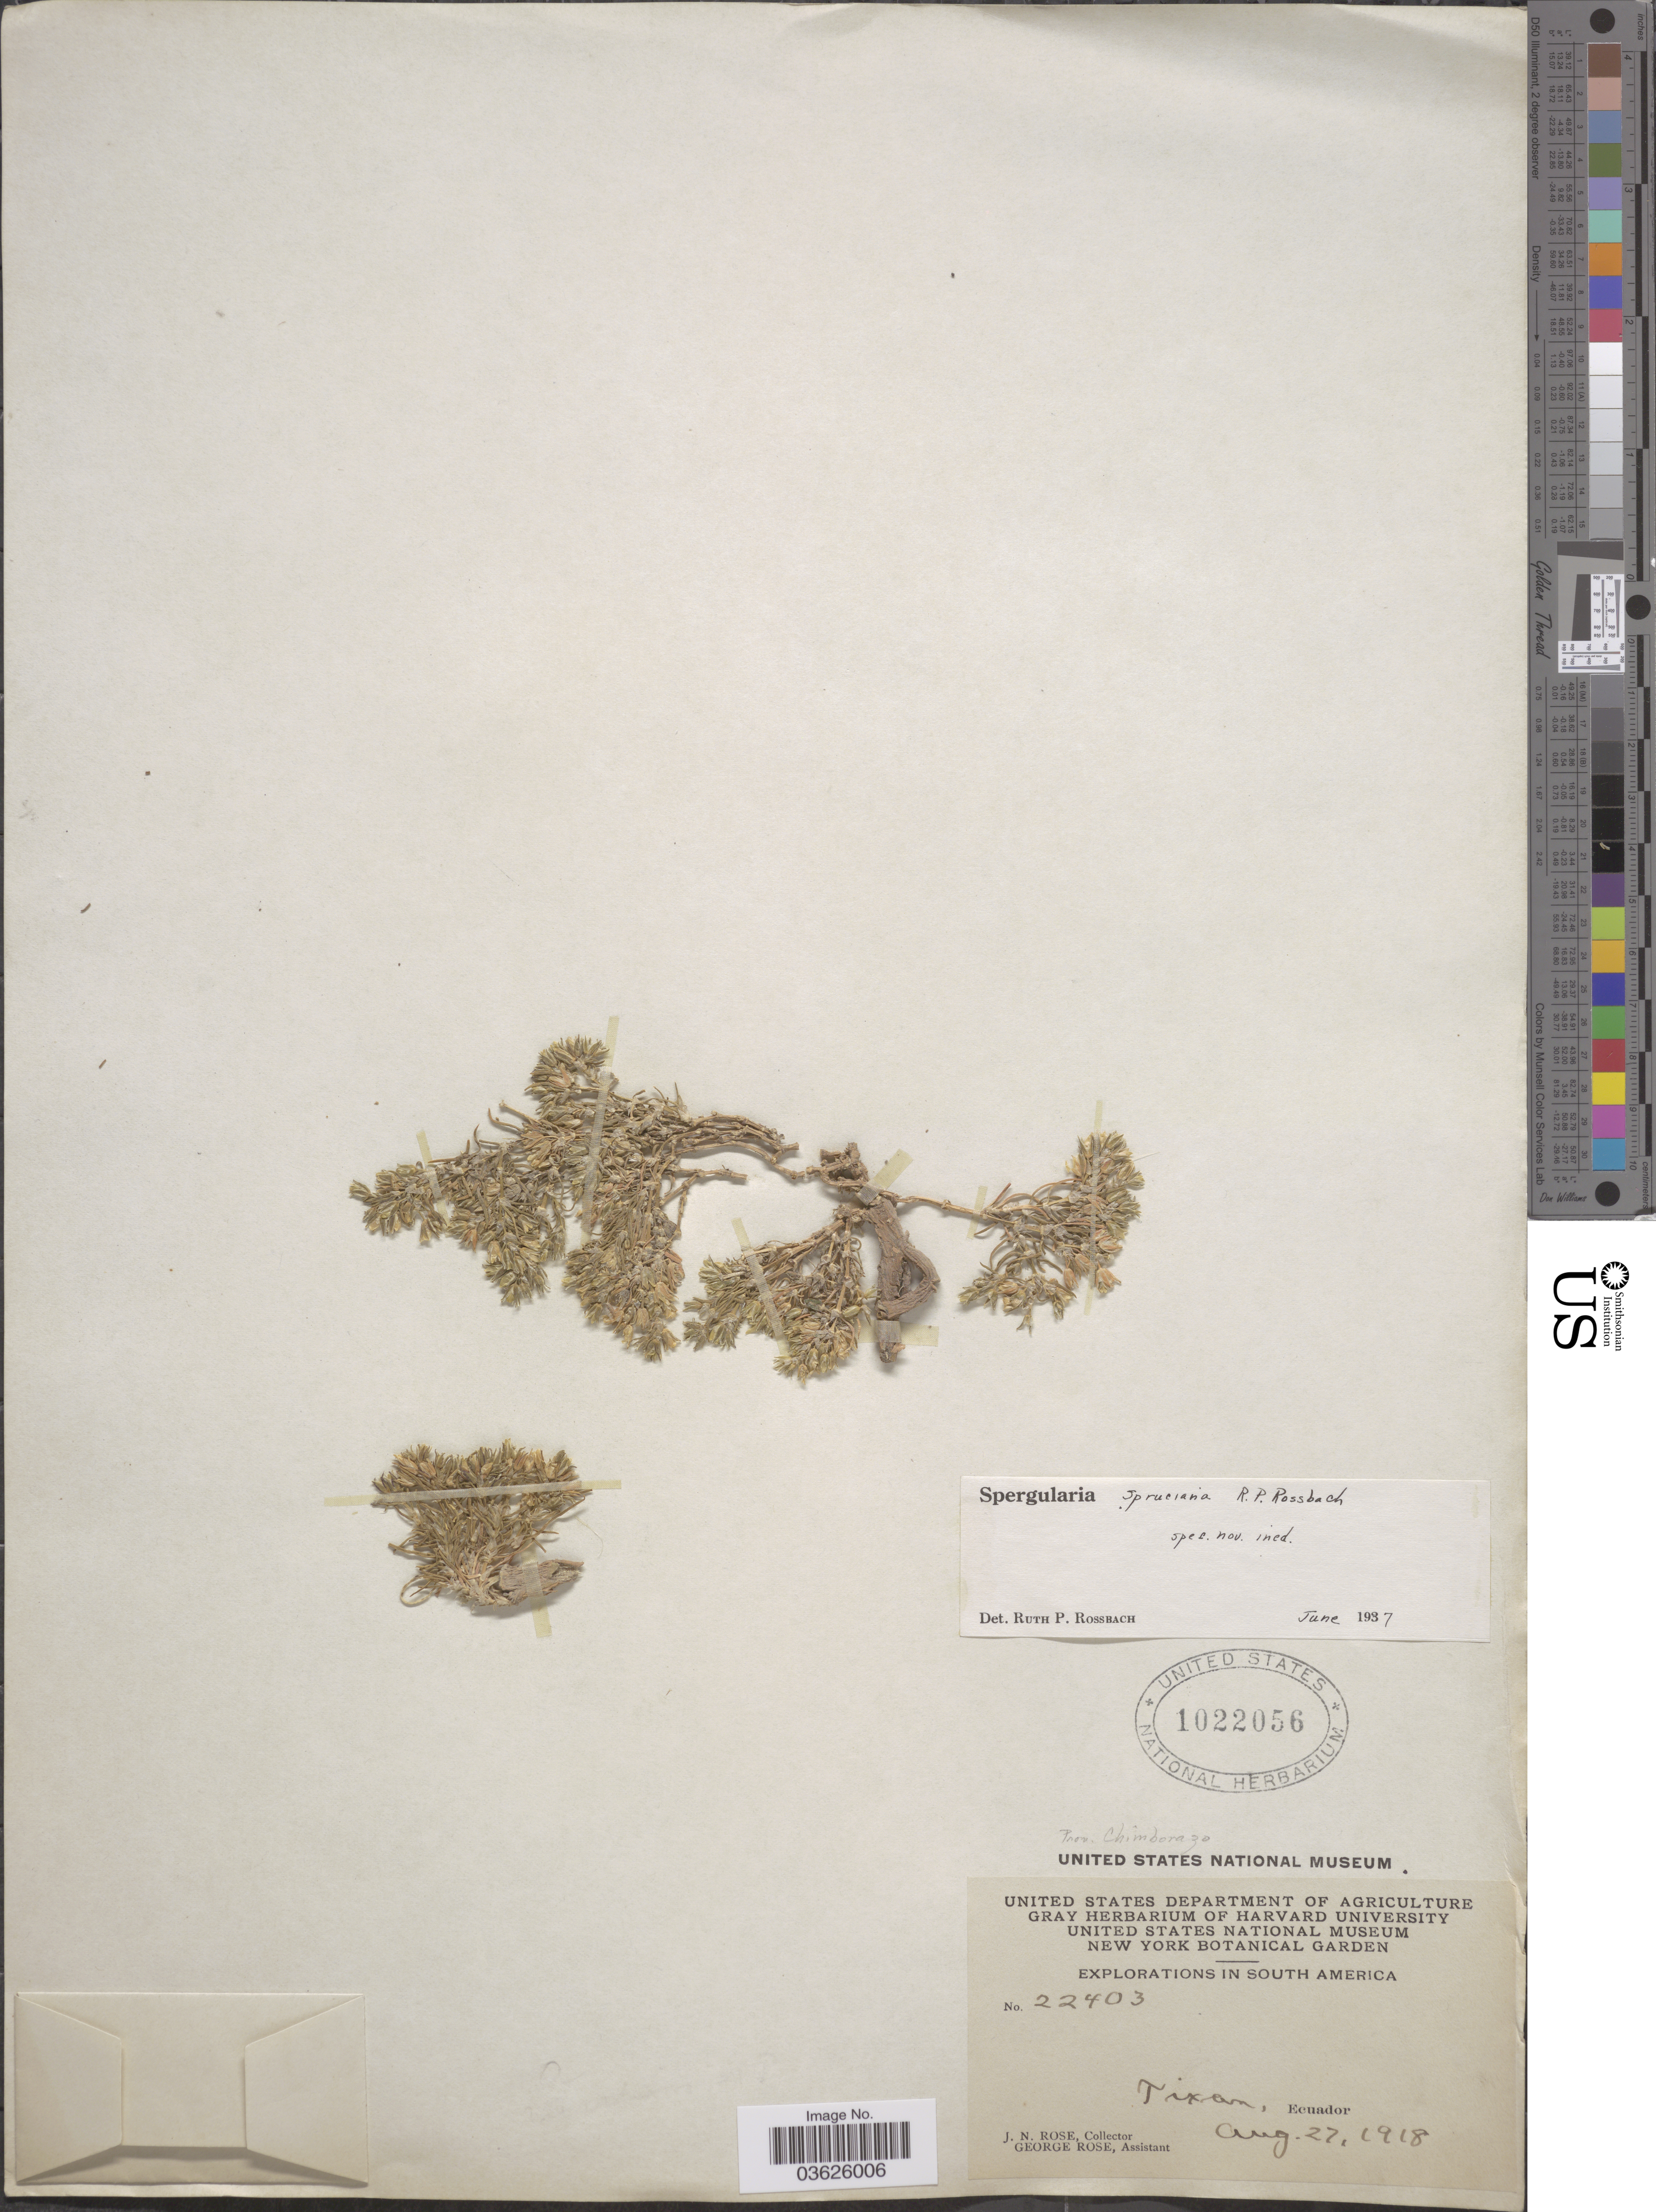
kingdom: Plantae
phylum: Tracheophyta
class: Magnoliopsida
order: Caryophyllales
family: Caryophyllaceae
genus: Spergularia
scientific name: Spergularia spruciana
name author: R. Rossbach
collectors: J. N. Rose & G. Rose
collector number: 22403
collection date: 1918-08-27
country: Ecuador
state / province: Chimborazo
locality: Tixon. Prov. Chimborazo.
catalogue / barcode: US 1022056